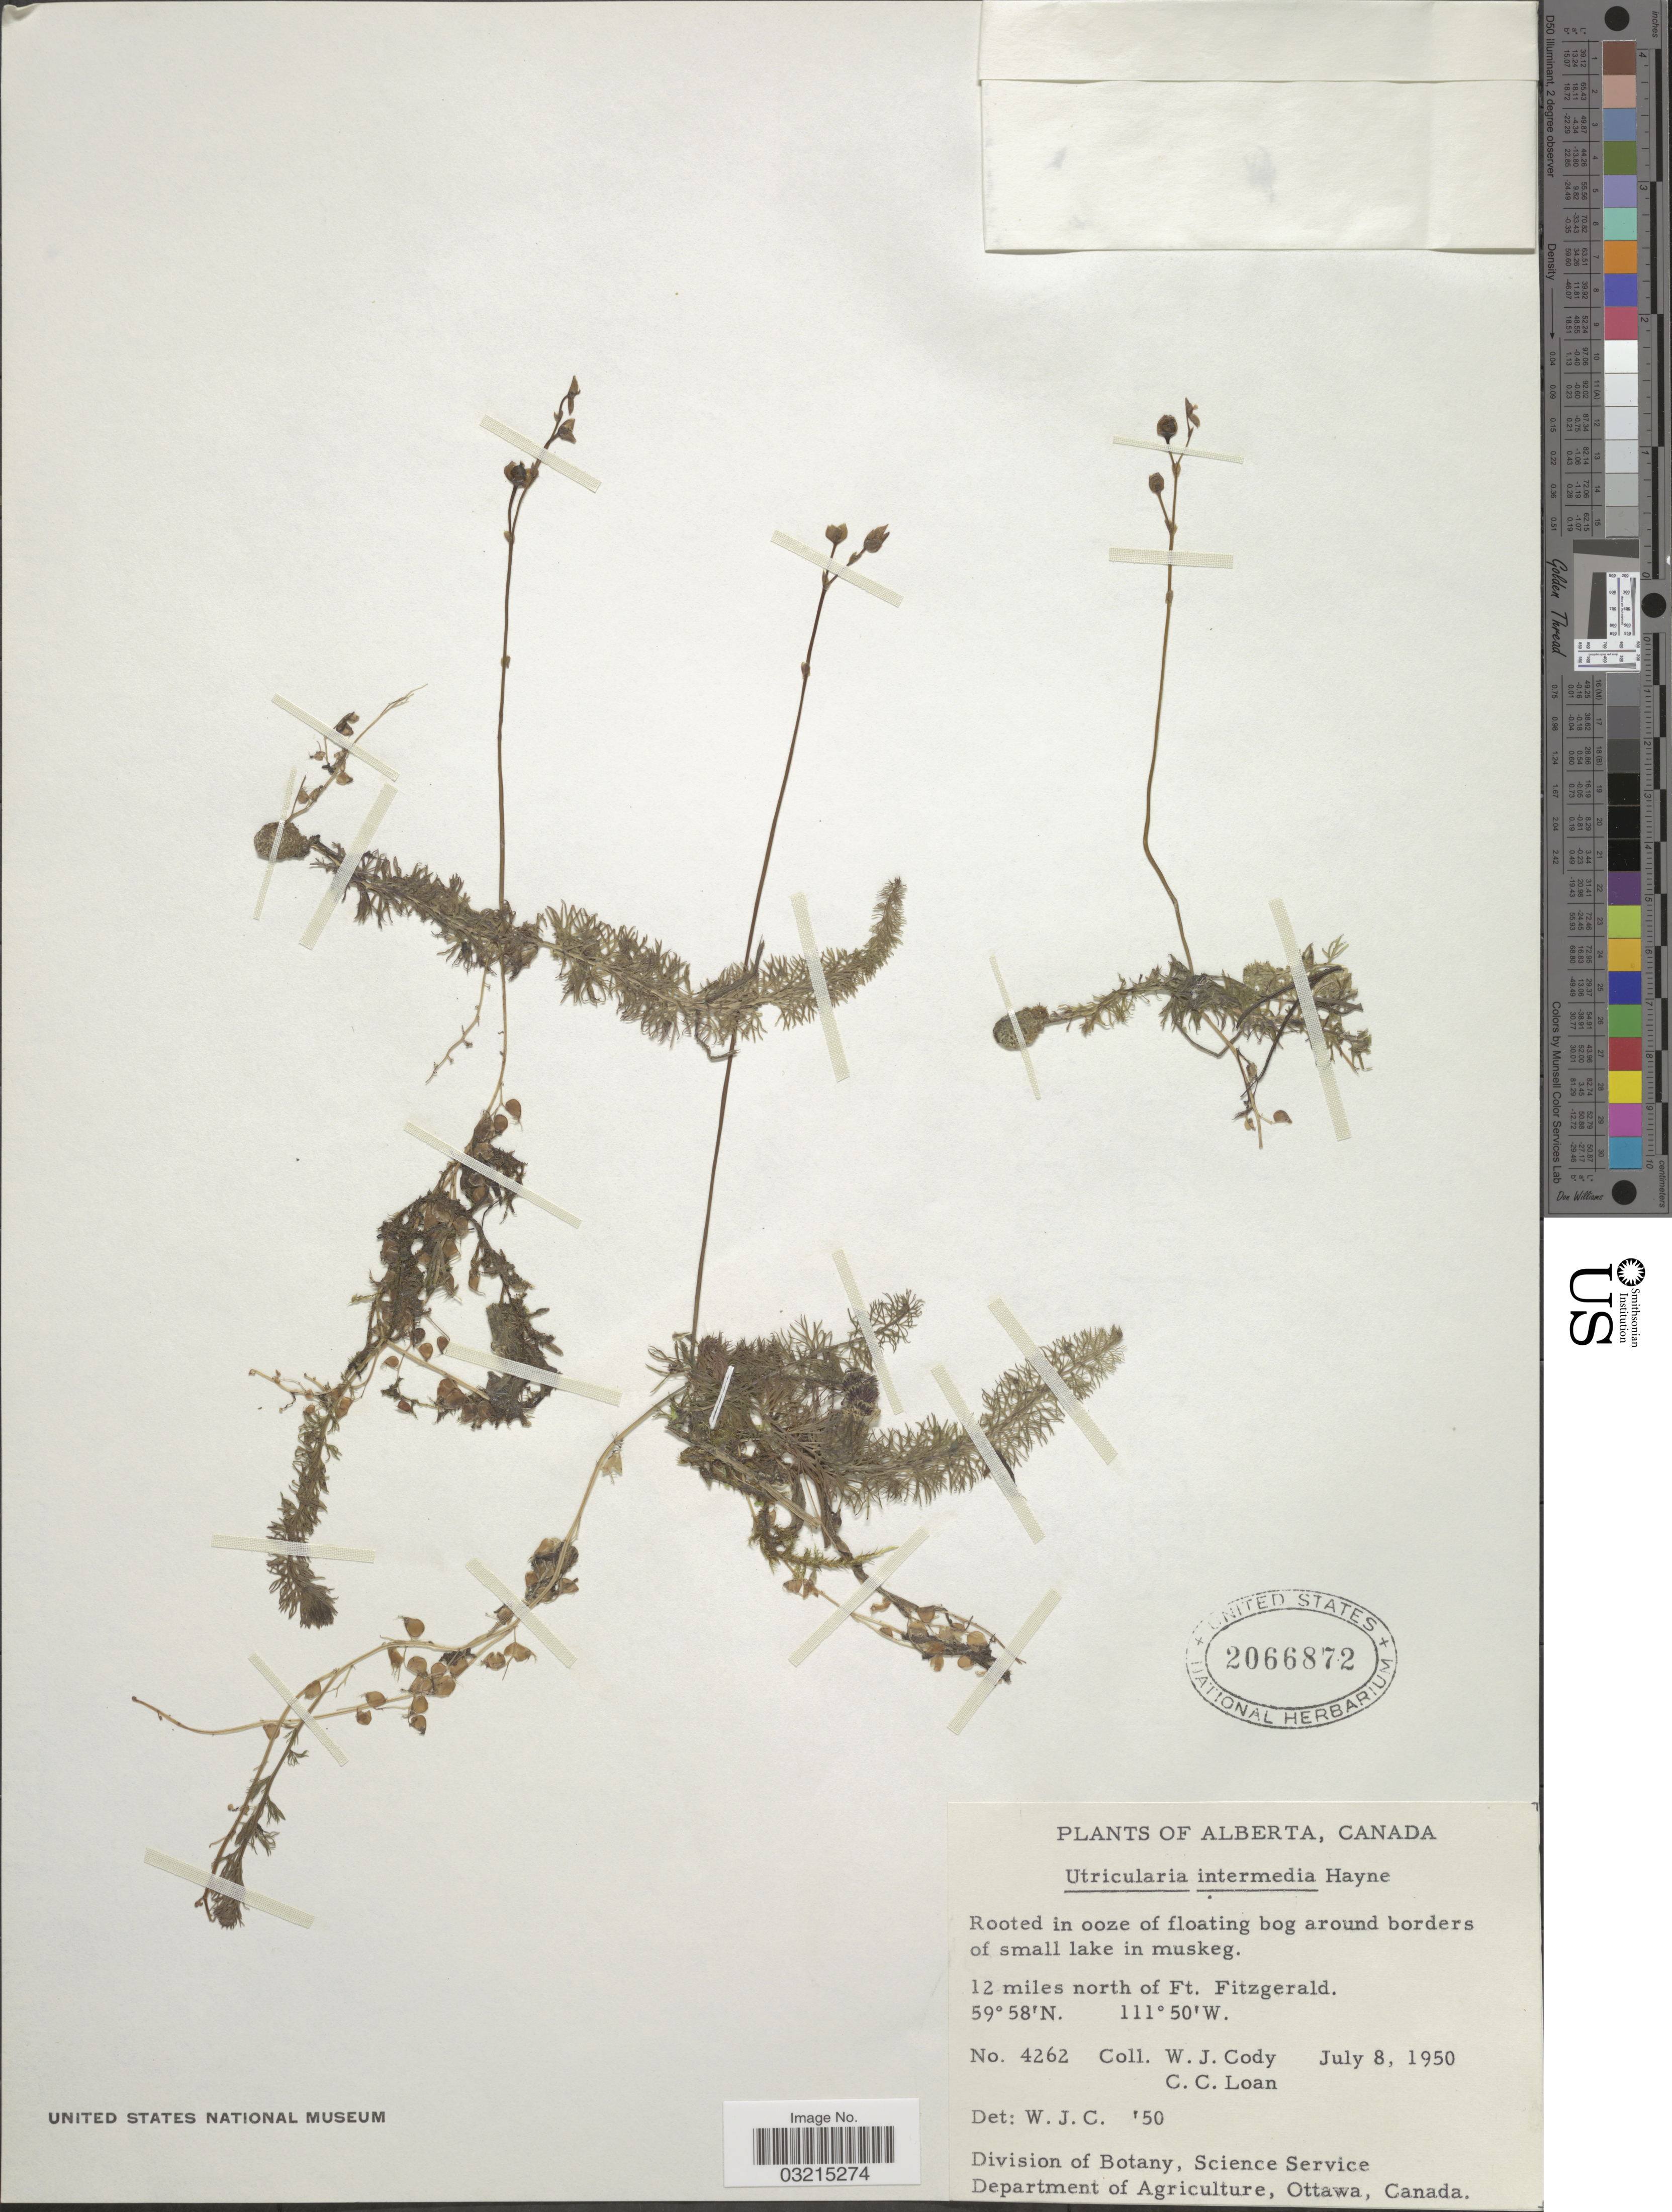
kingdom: Plantae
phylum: Tracheophyta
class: Magnoliopsida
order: Lamiales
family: Lentibulariaceae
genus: Utricularia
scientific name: Utricularia intermedia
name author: Hayne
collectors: W. Cody & C. Loan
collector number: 4262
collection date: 1950-07-08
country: Canada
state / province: Alberta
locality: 12 miles north of Ft. Fitzgerald.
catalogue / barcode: US 2066872